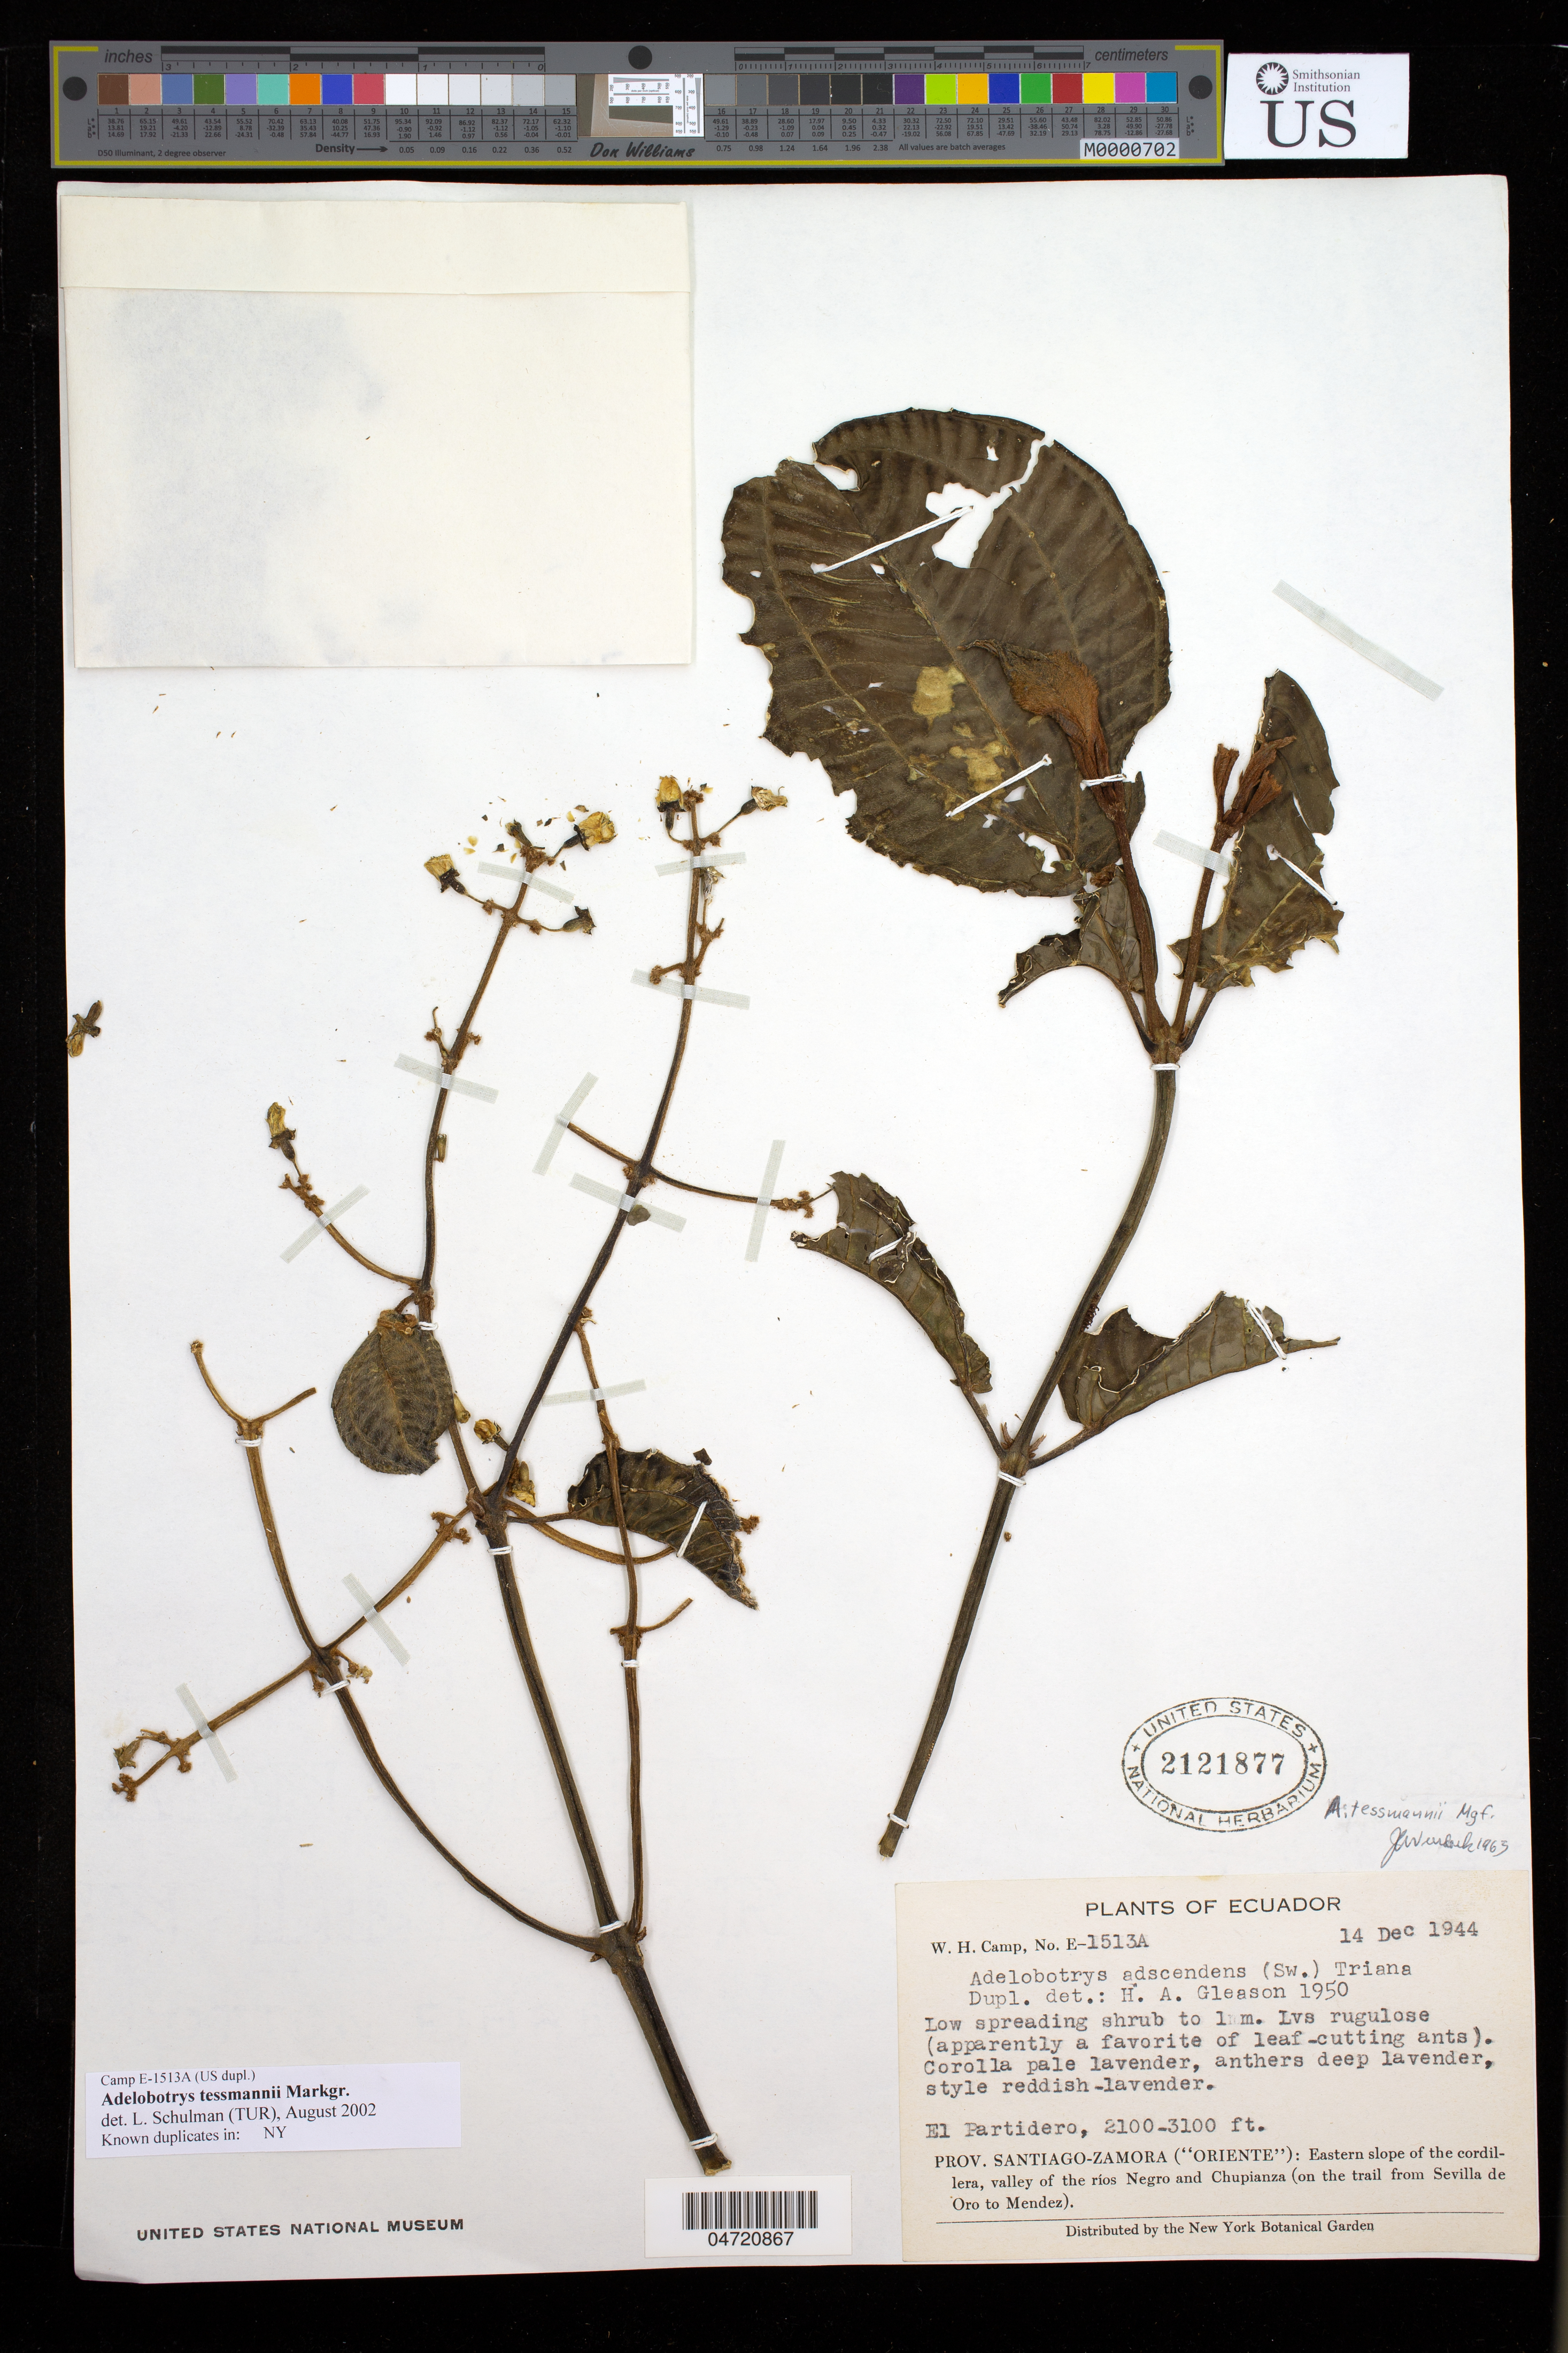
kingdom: Plantae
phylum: Tracheophyta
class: Magnoliopsida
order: Myrtales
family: Melastomataceae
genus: Adelobotrys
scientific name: Adelobotrys tessmannii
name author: Markgr.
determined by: Schulman, Leif, (TUR), University of Turku (FINLAND)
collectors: W. H. Camp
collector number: E-1513A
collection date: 1944-12-14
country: Ecuador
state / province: Morona-Santiago / Zamora-Chinchipe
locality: El Partidero, between the rio and r. Negro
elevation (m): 640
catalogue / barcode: US 2121877